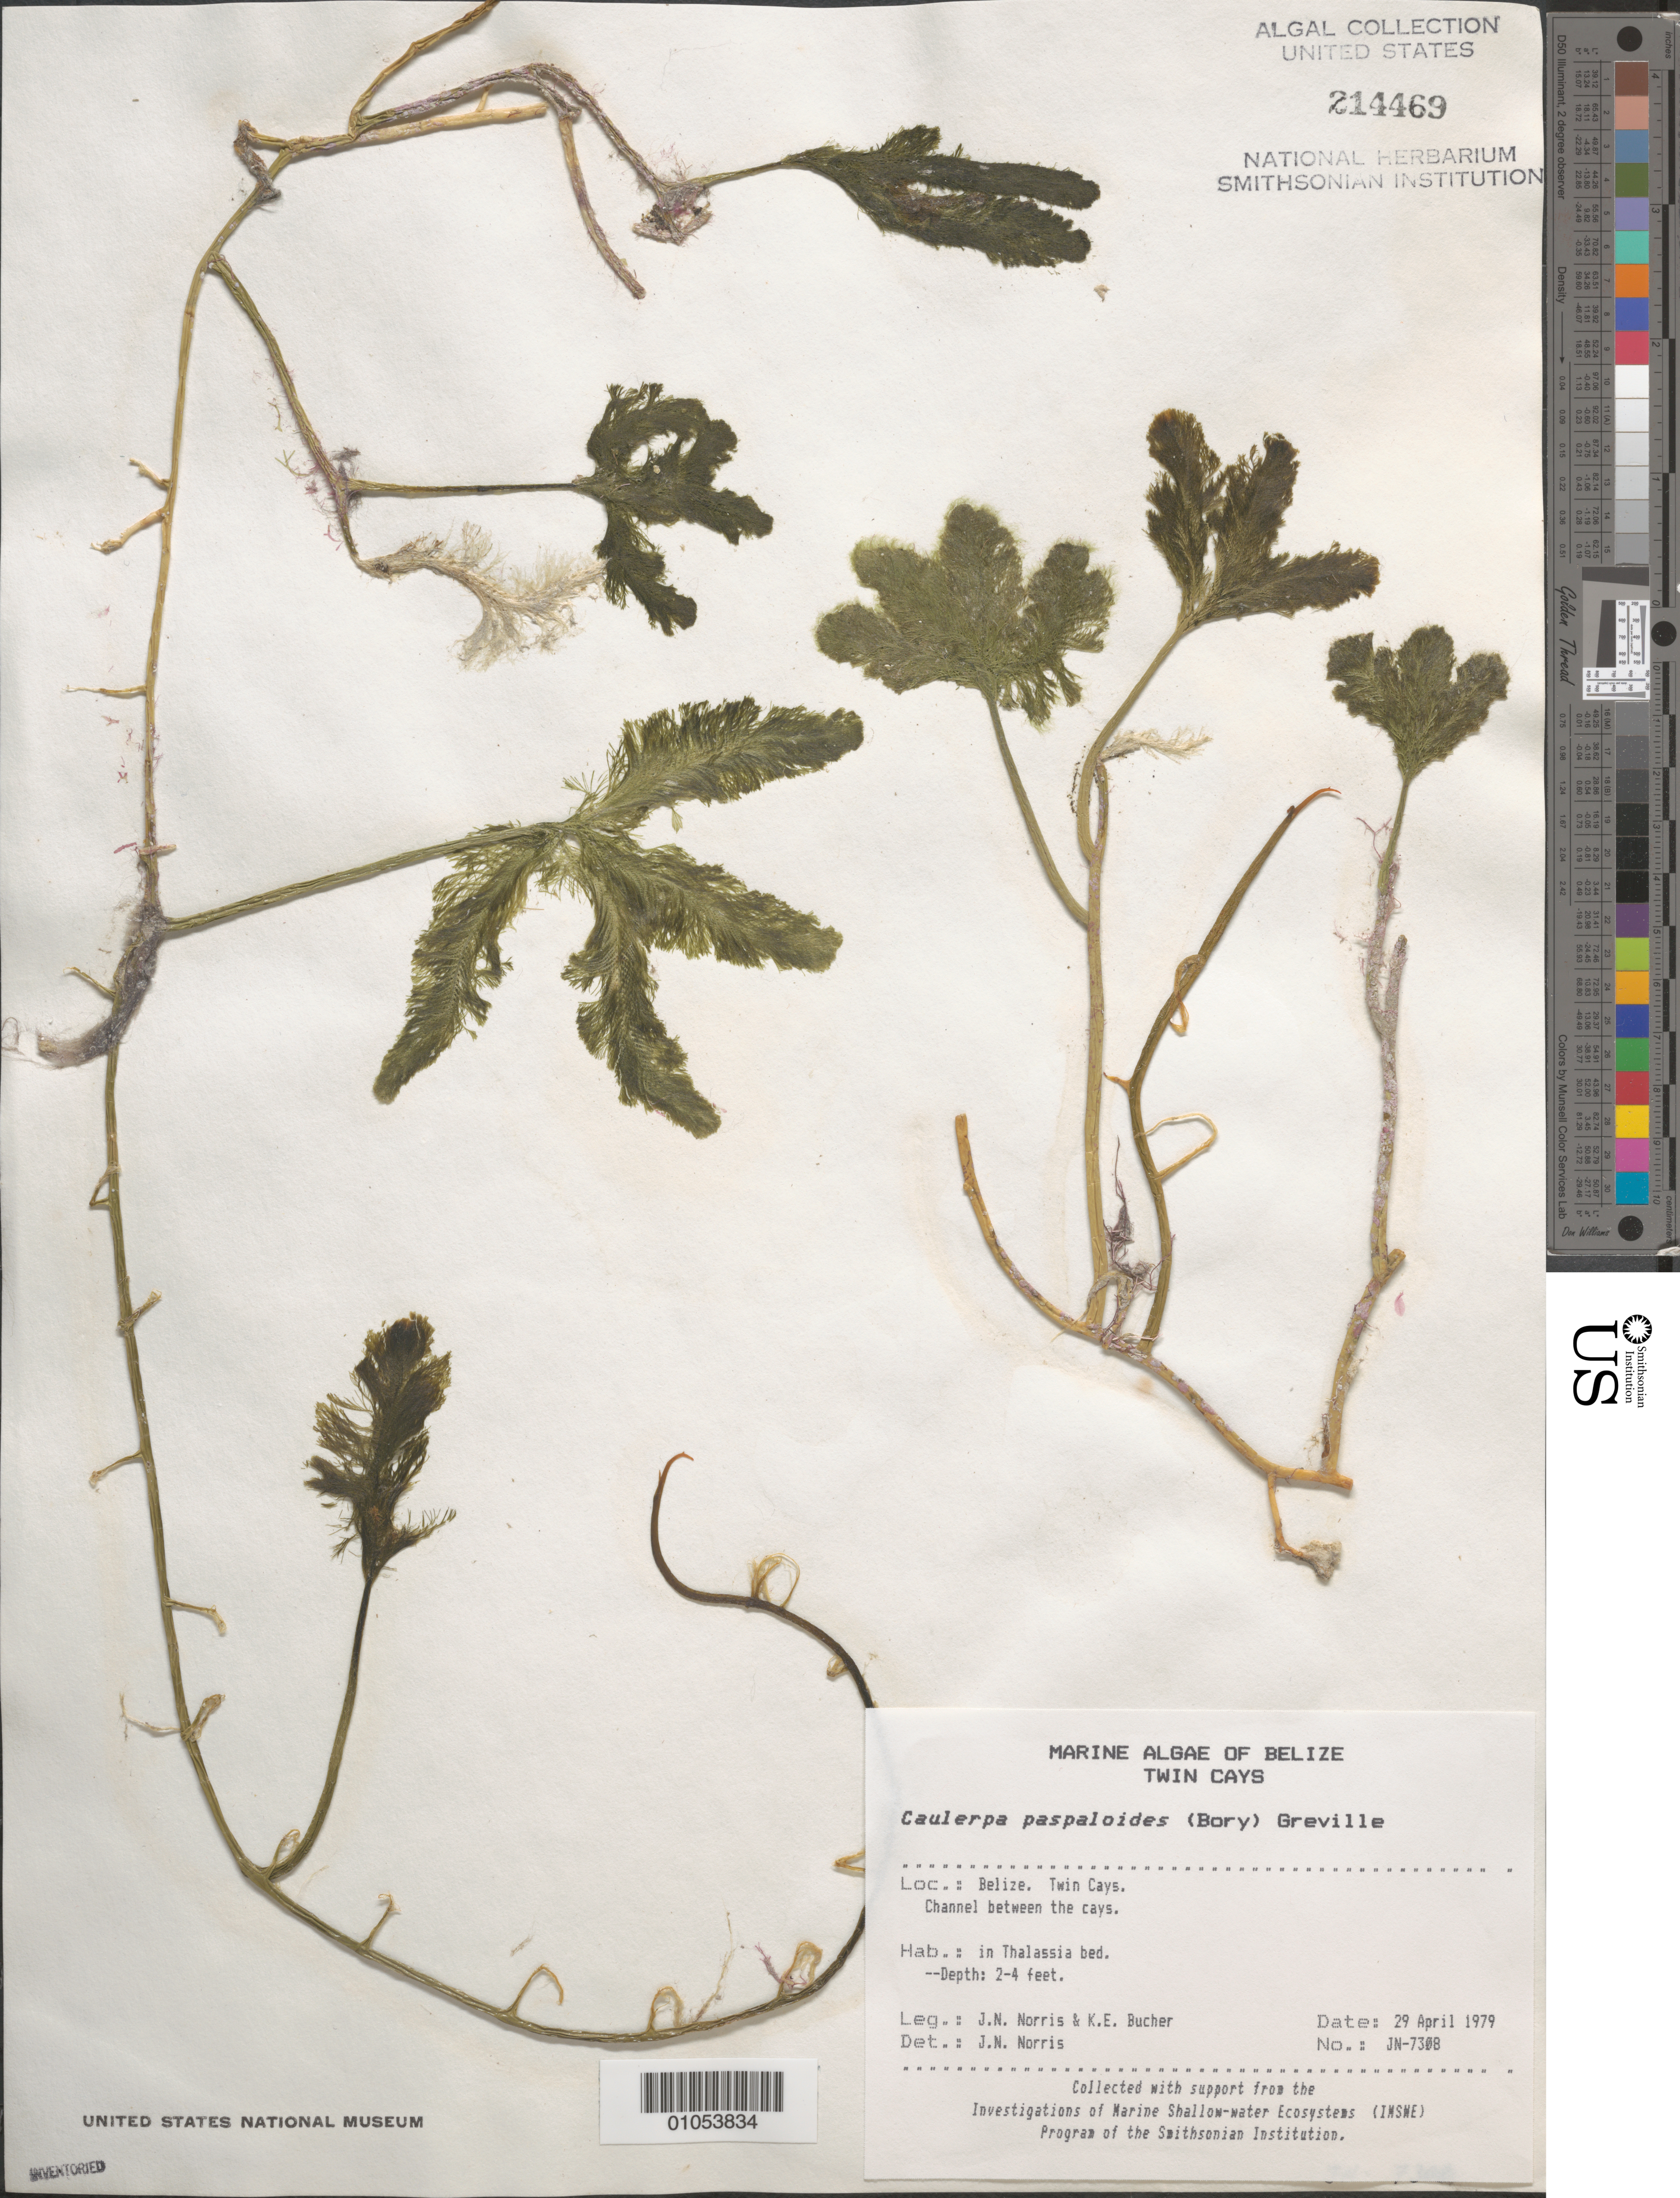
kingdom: Plantae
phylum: Chlorophyta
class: Ulvophyceae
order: Bryopsidales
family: Caulerpaceae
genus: Caulerpa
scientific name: Caulerpa paspaloides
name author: (Bory) Grev.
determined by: Norris, James N.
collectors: J. N. Norris & K. E. Bucher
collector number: JN-7308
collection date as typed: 29 Apr 1979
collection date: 1979-04-29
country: Belize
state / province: Stann Creek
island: Twin Cays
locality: Channel between Twin Cays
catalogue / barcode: US 214469